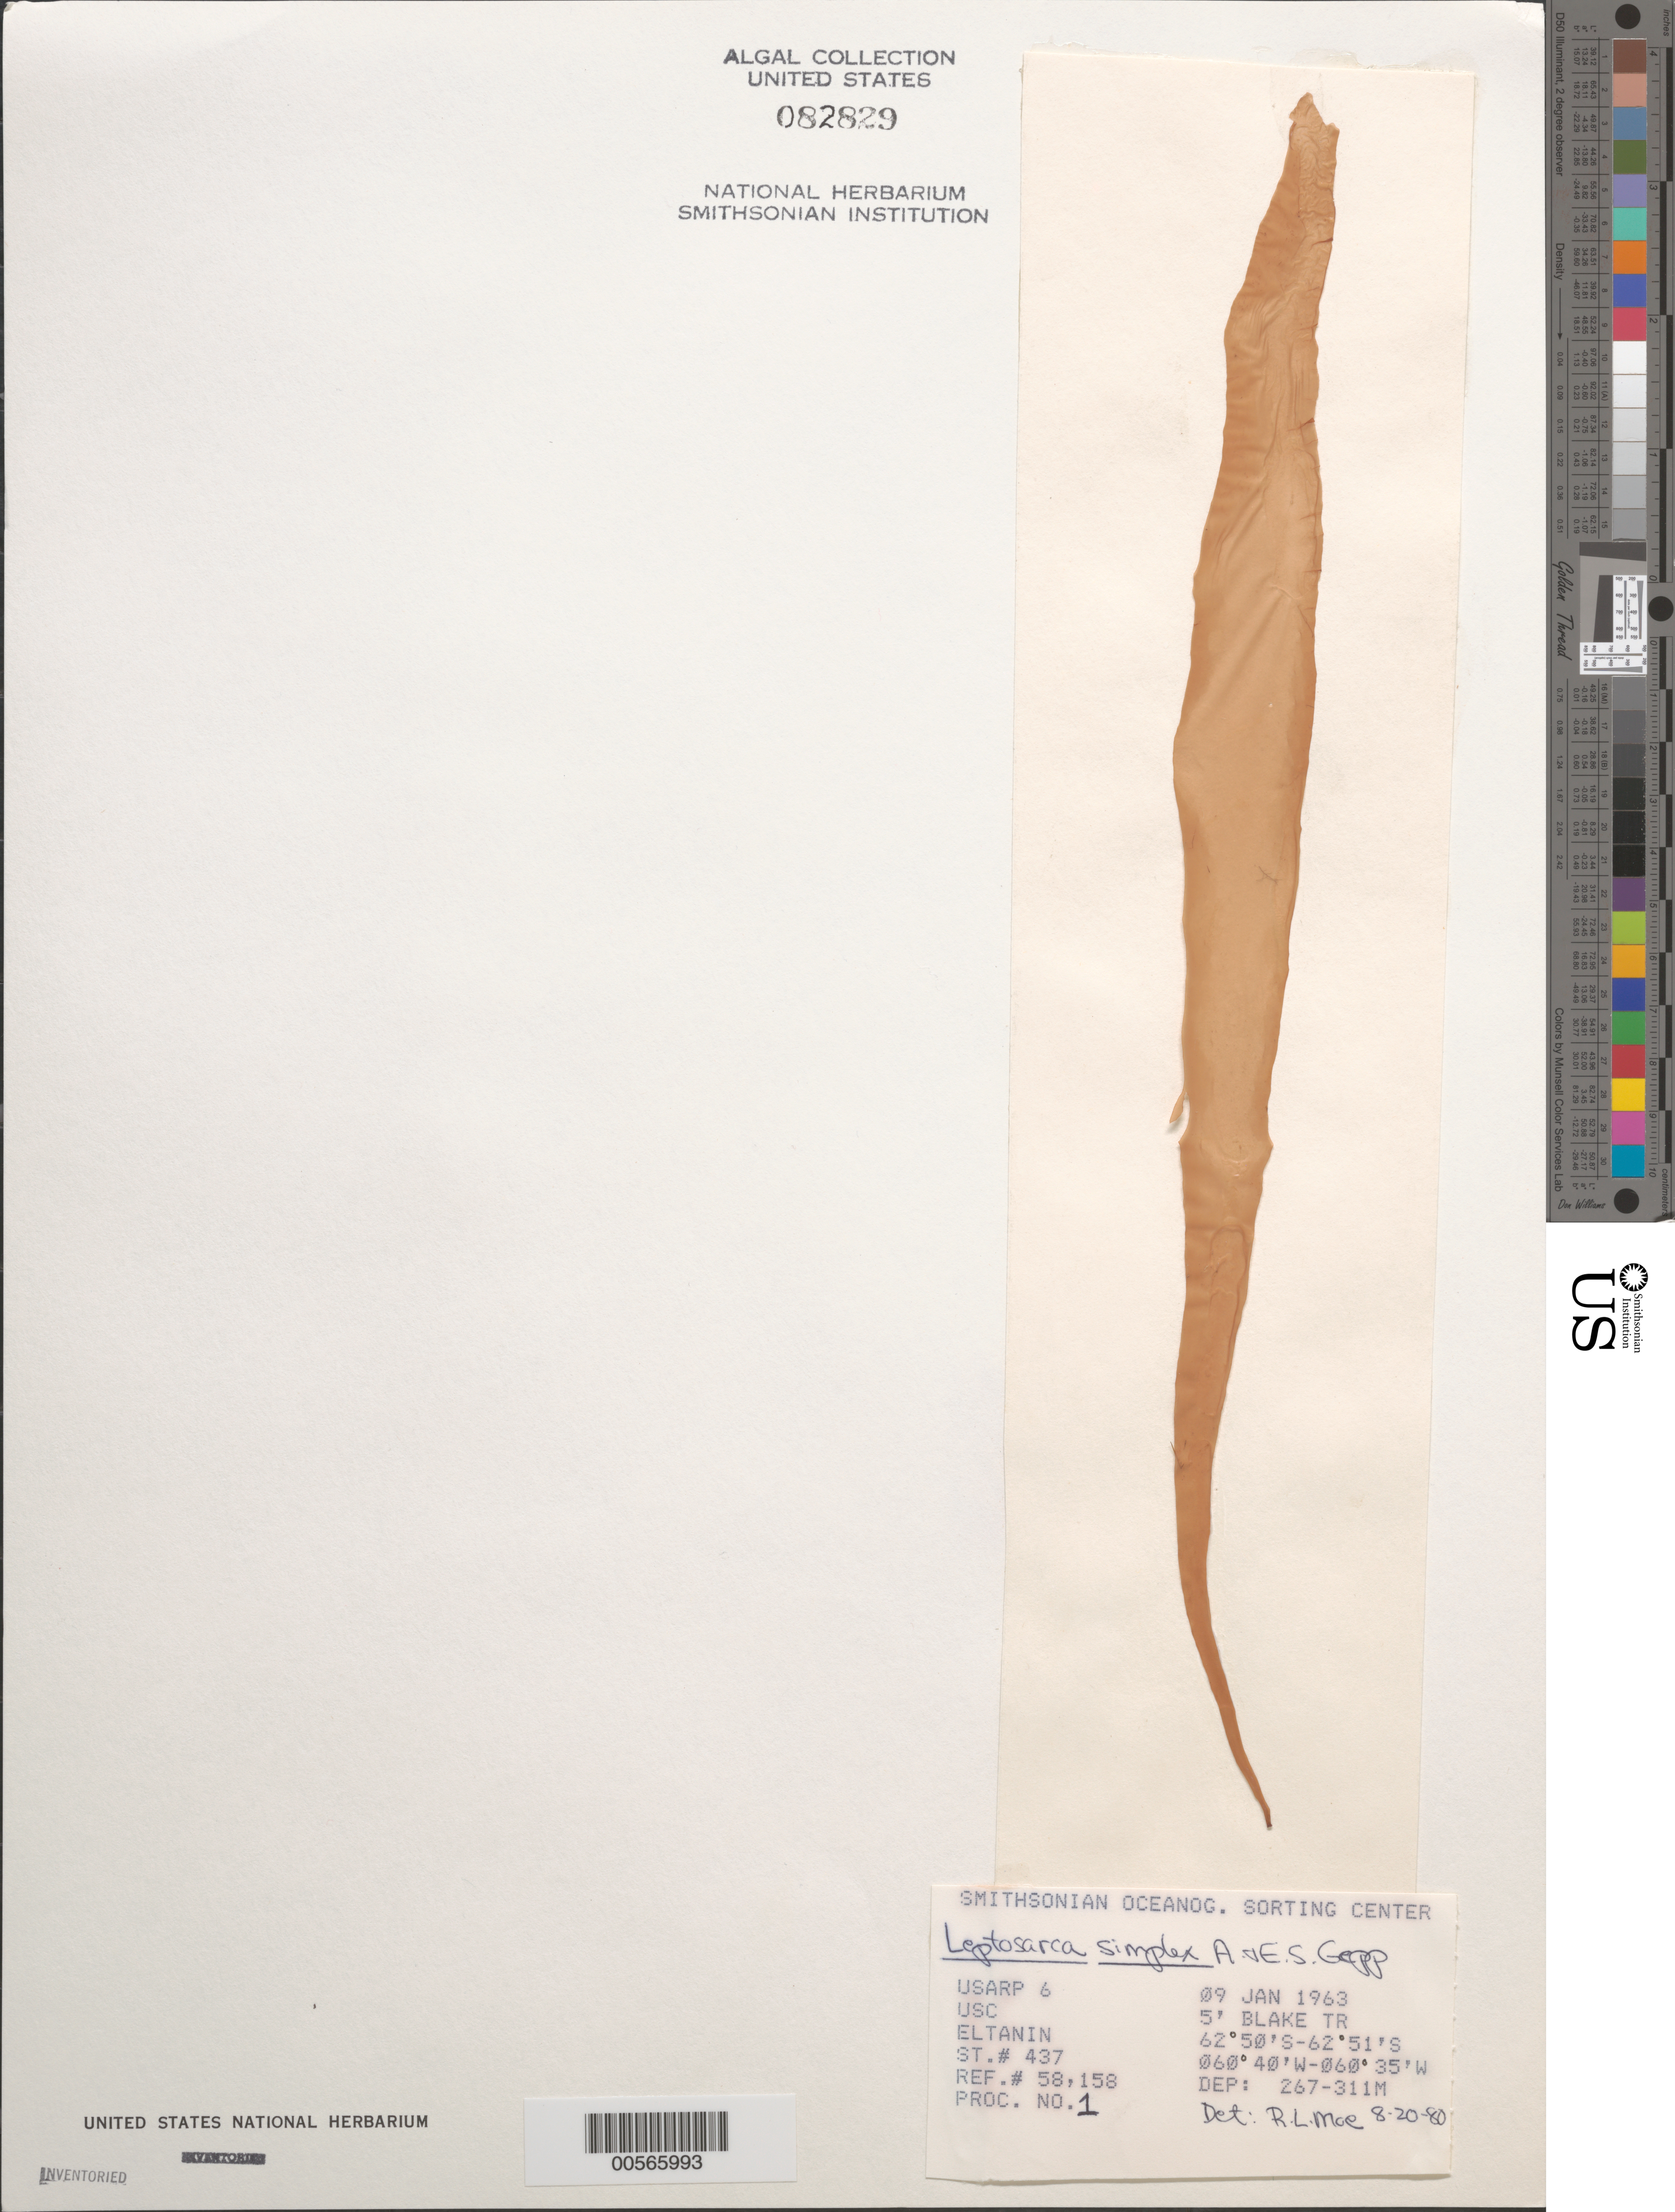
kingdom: Plantae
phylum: Rhodophyta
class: Florideophyceae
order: Palmariales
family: Palmariaceae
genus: Palmaria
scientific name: Palmaria decipiens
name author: (Reinsch) Ricker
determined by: Algae name updating Project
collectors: USC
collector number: Station 437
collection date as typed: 09 Jan 1963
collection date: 1963-01-09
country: Antarctica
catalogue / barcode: US 82829